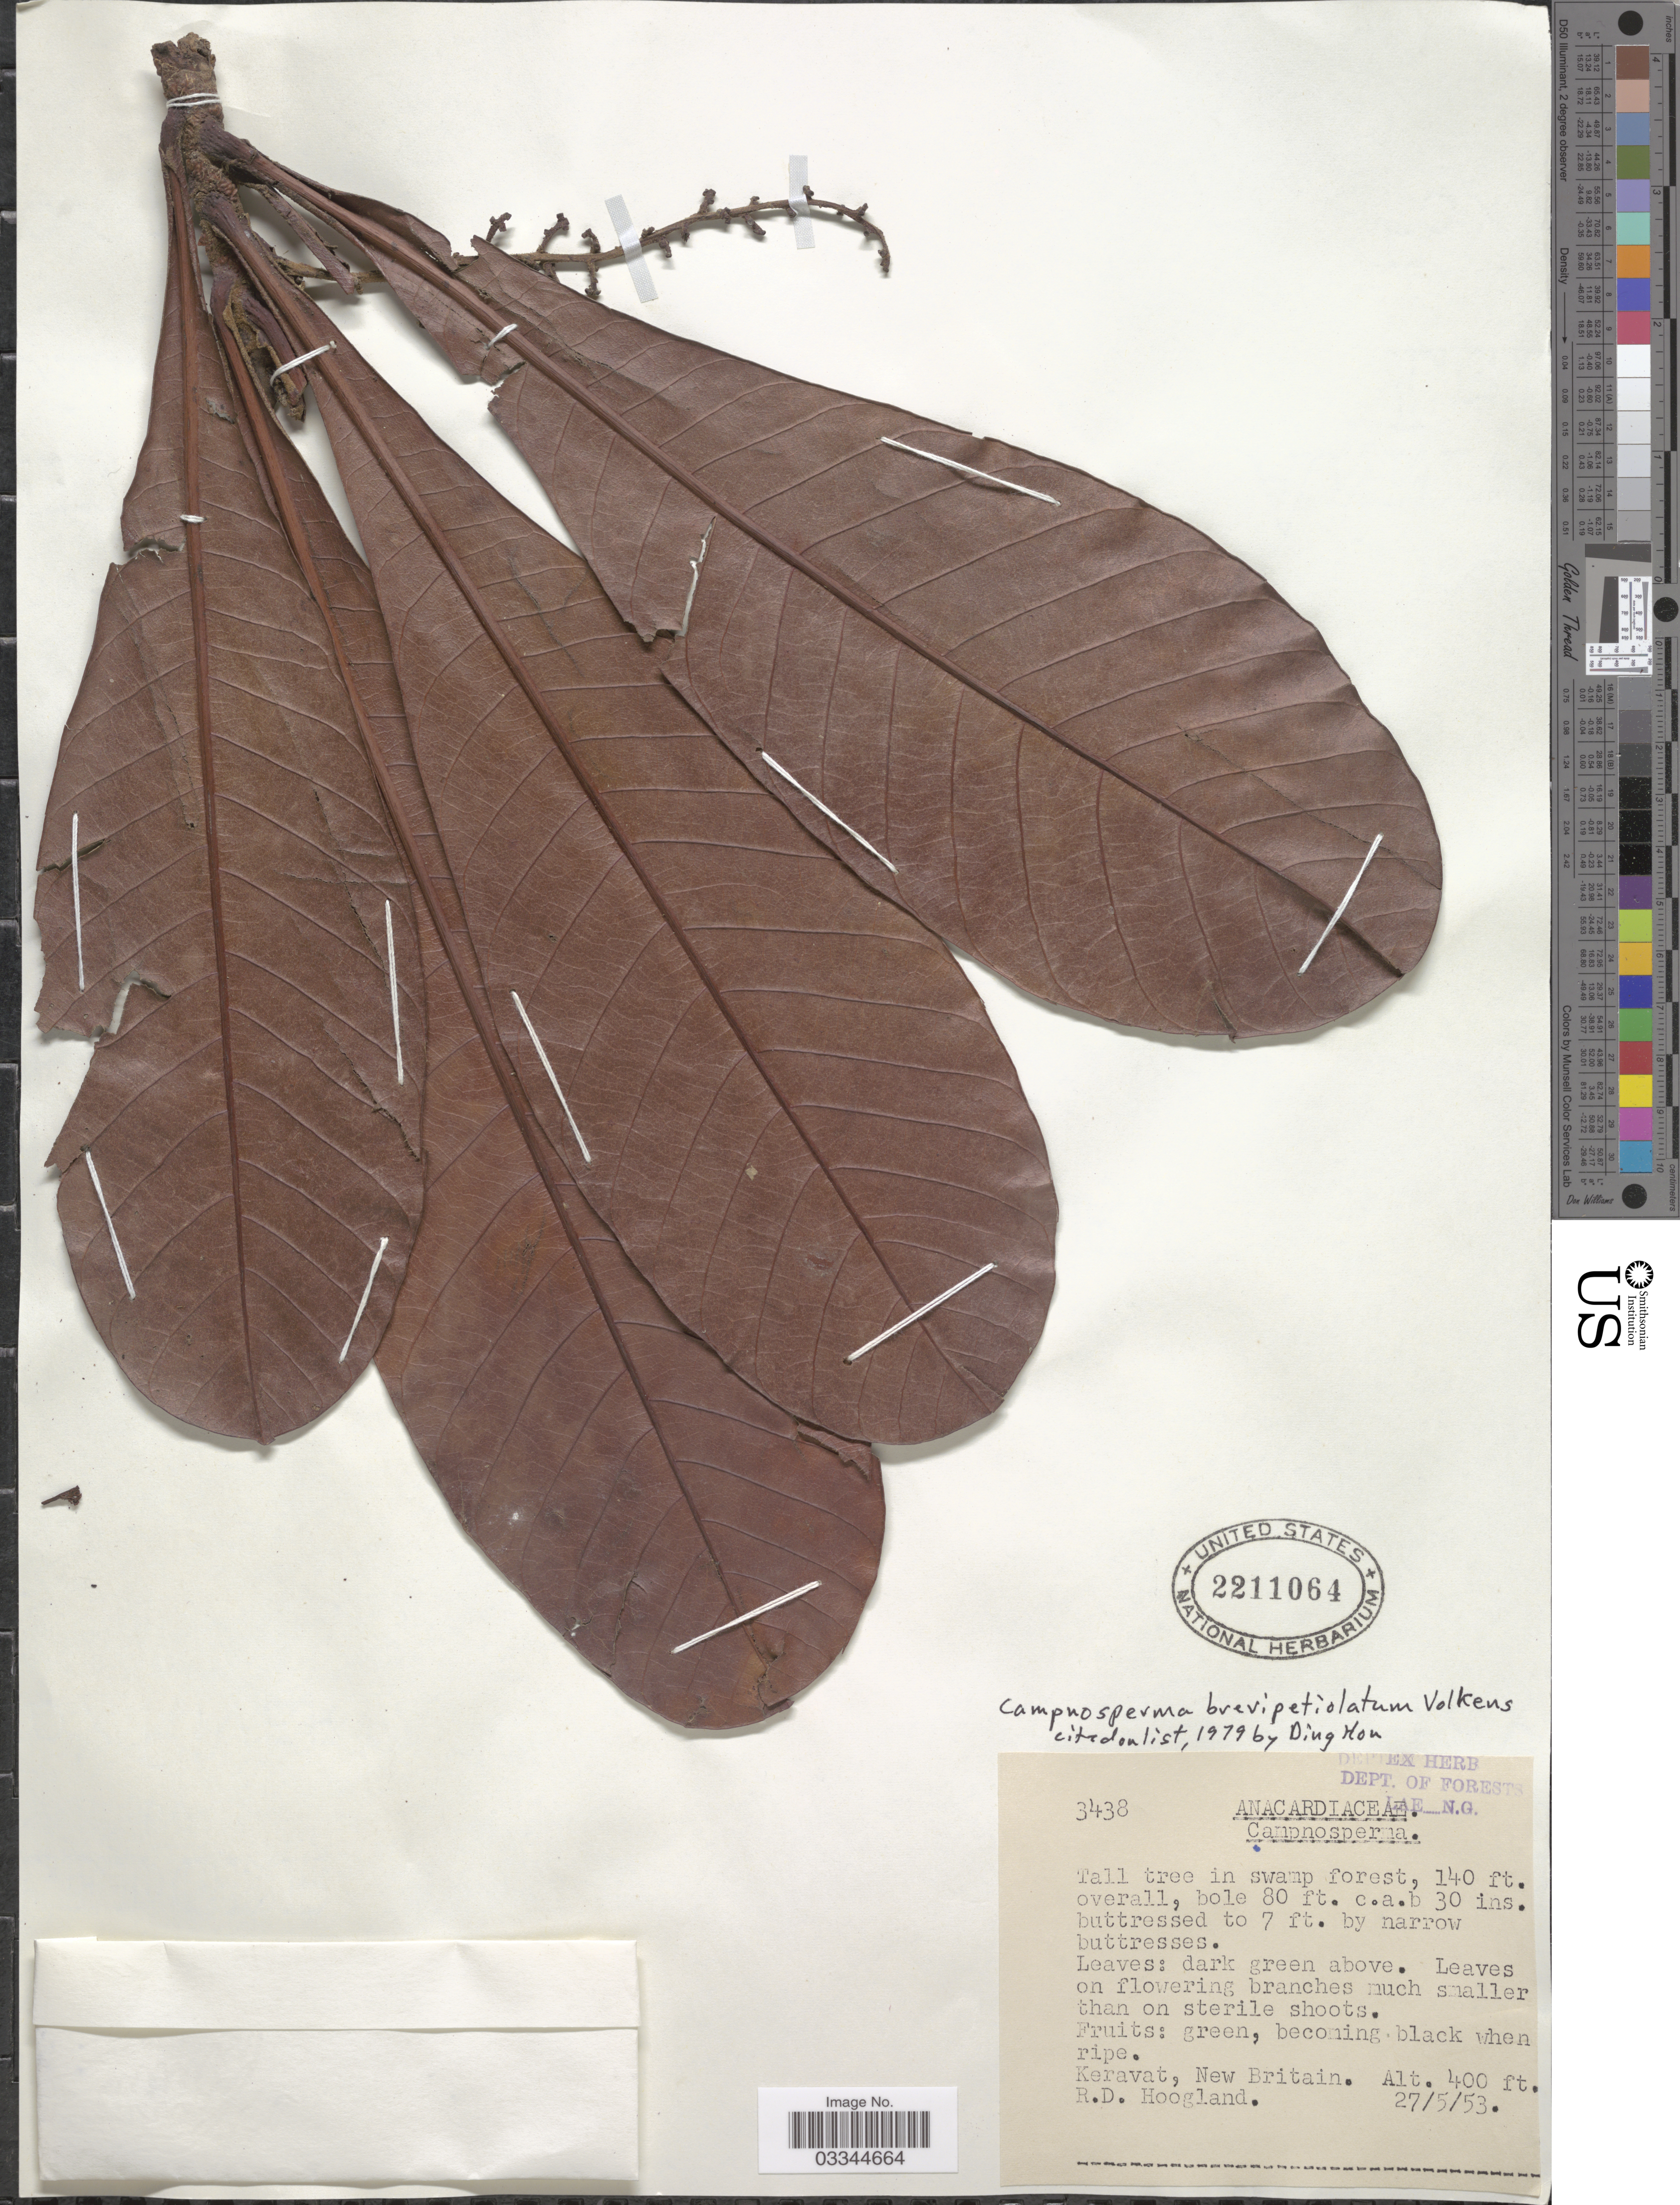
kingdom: Plantae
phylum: Tracheophyta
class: Magnoliopsida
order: Sapindales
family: Anacardiaceae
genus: Campnosperma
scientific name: Campnosperma brevipetiolatum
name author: Volk.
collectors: R. D. Hoogland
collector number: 3438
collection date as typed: Transcribed d/m/y: 27/5/53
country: Papua New Guinea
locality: Keravat, New Britain.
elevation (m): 122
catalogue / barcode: US 2211064